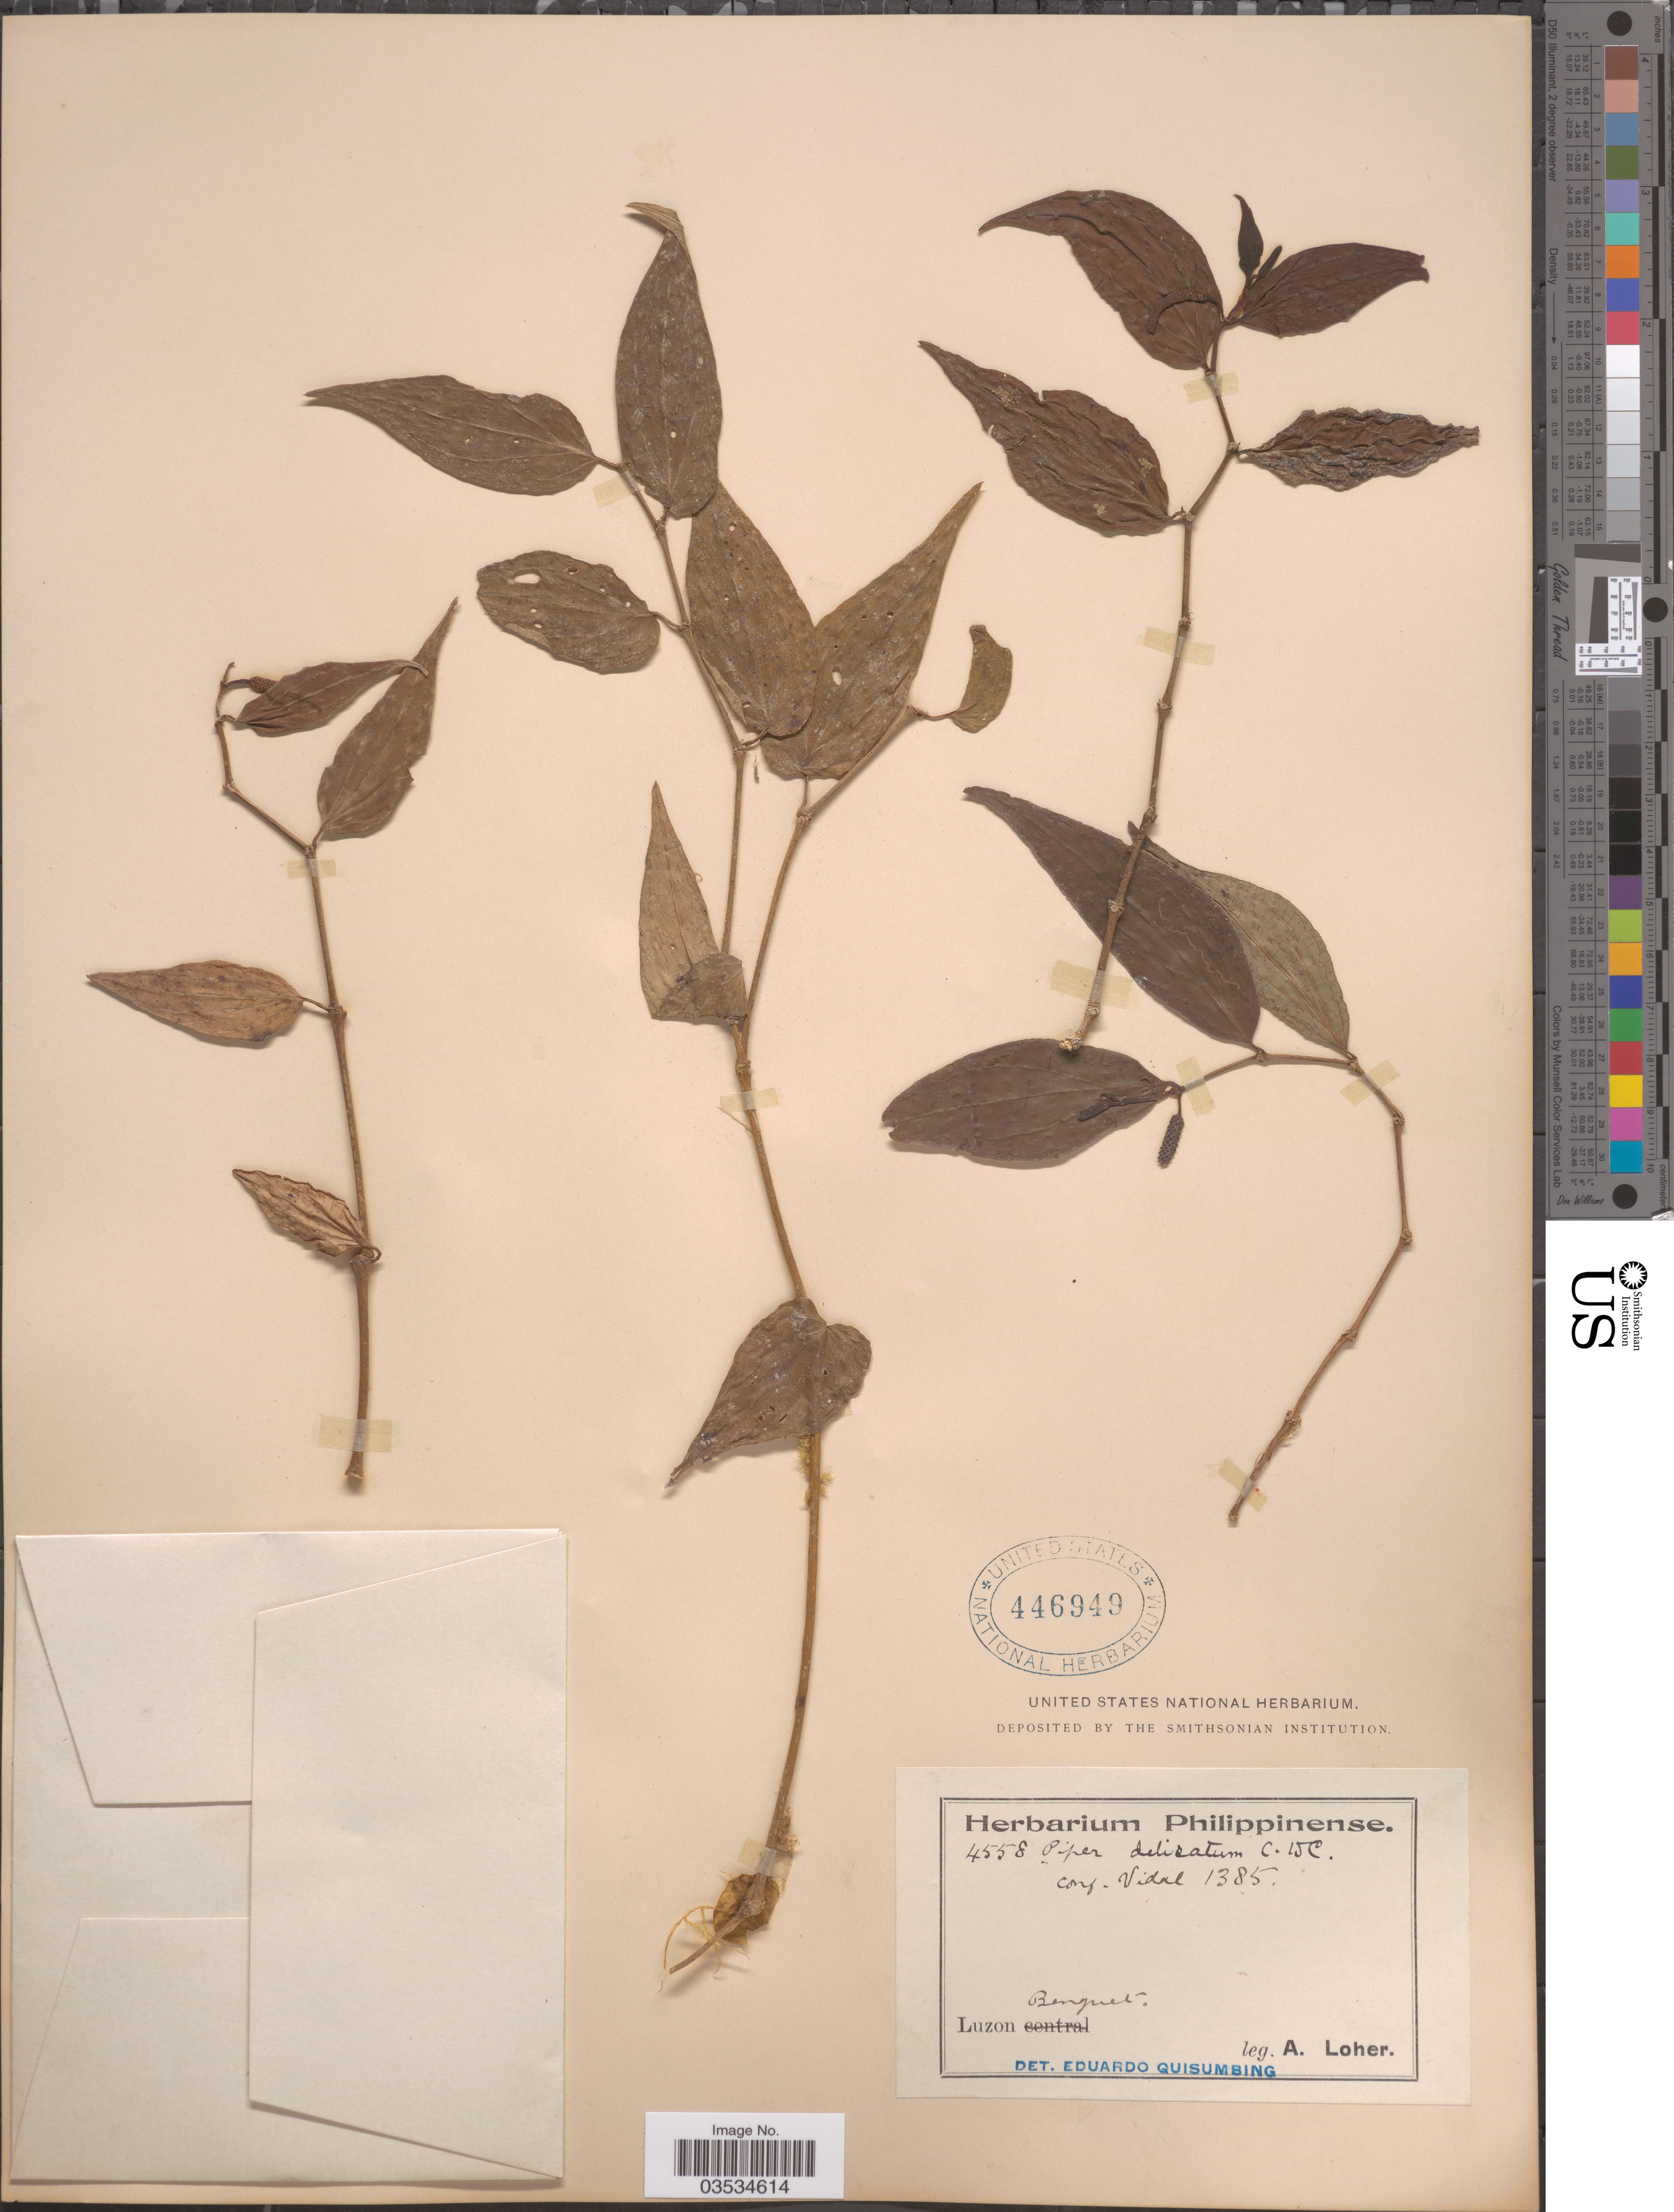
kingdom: Plantae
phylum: Tracheophyta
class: Magnoliopsida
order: Piperales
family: Piperaceae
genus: Piper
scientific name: Piper delicatum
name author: C. DC. in Elmer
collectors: A. Loher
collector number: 4558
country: Philippines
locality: Luzon. Benguet.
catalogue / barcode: US 446949